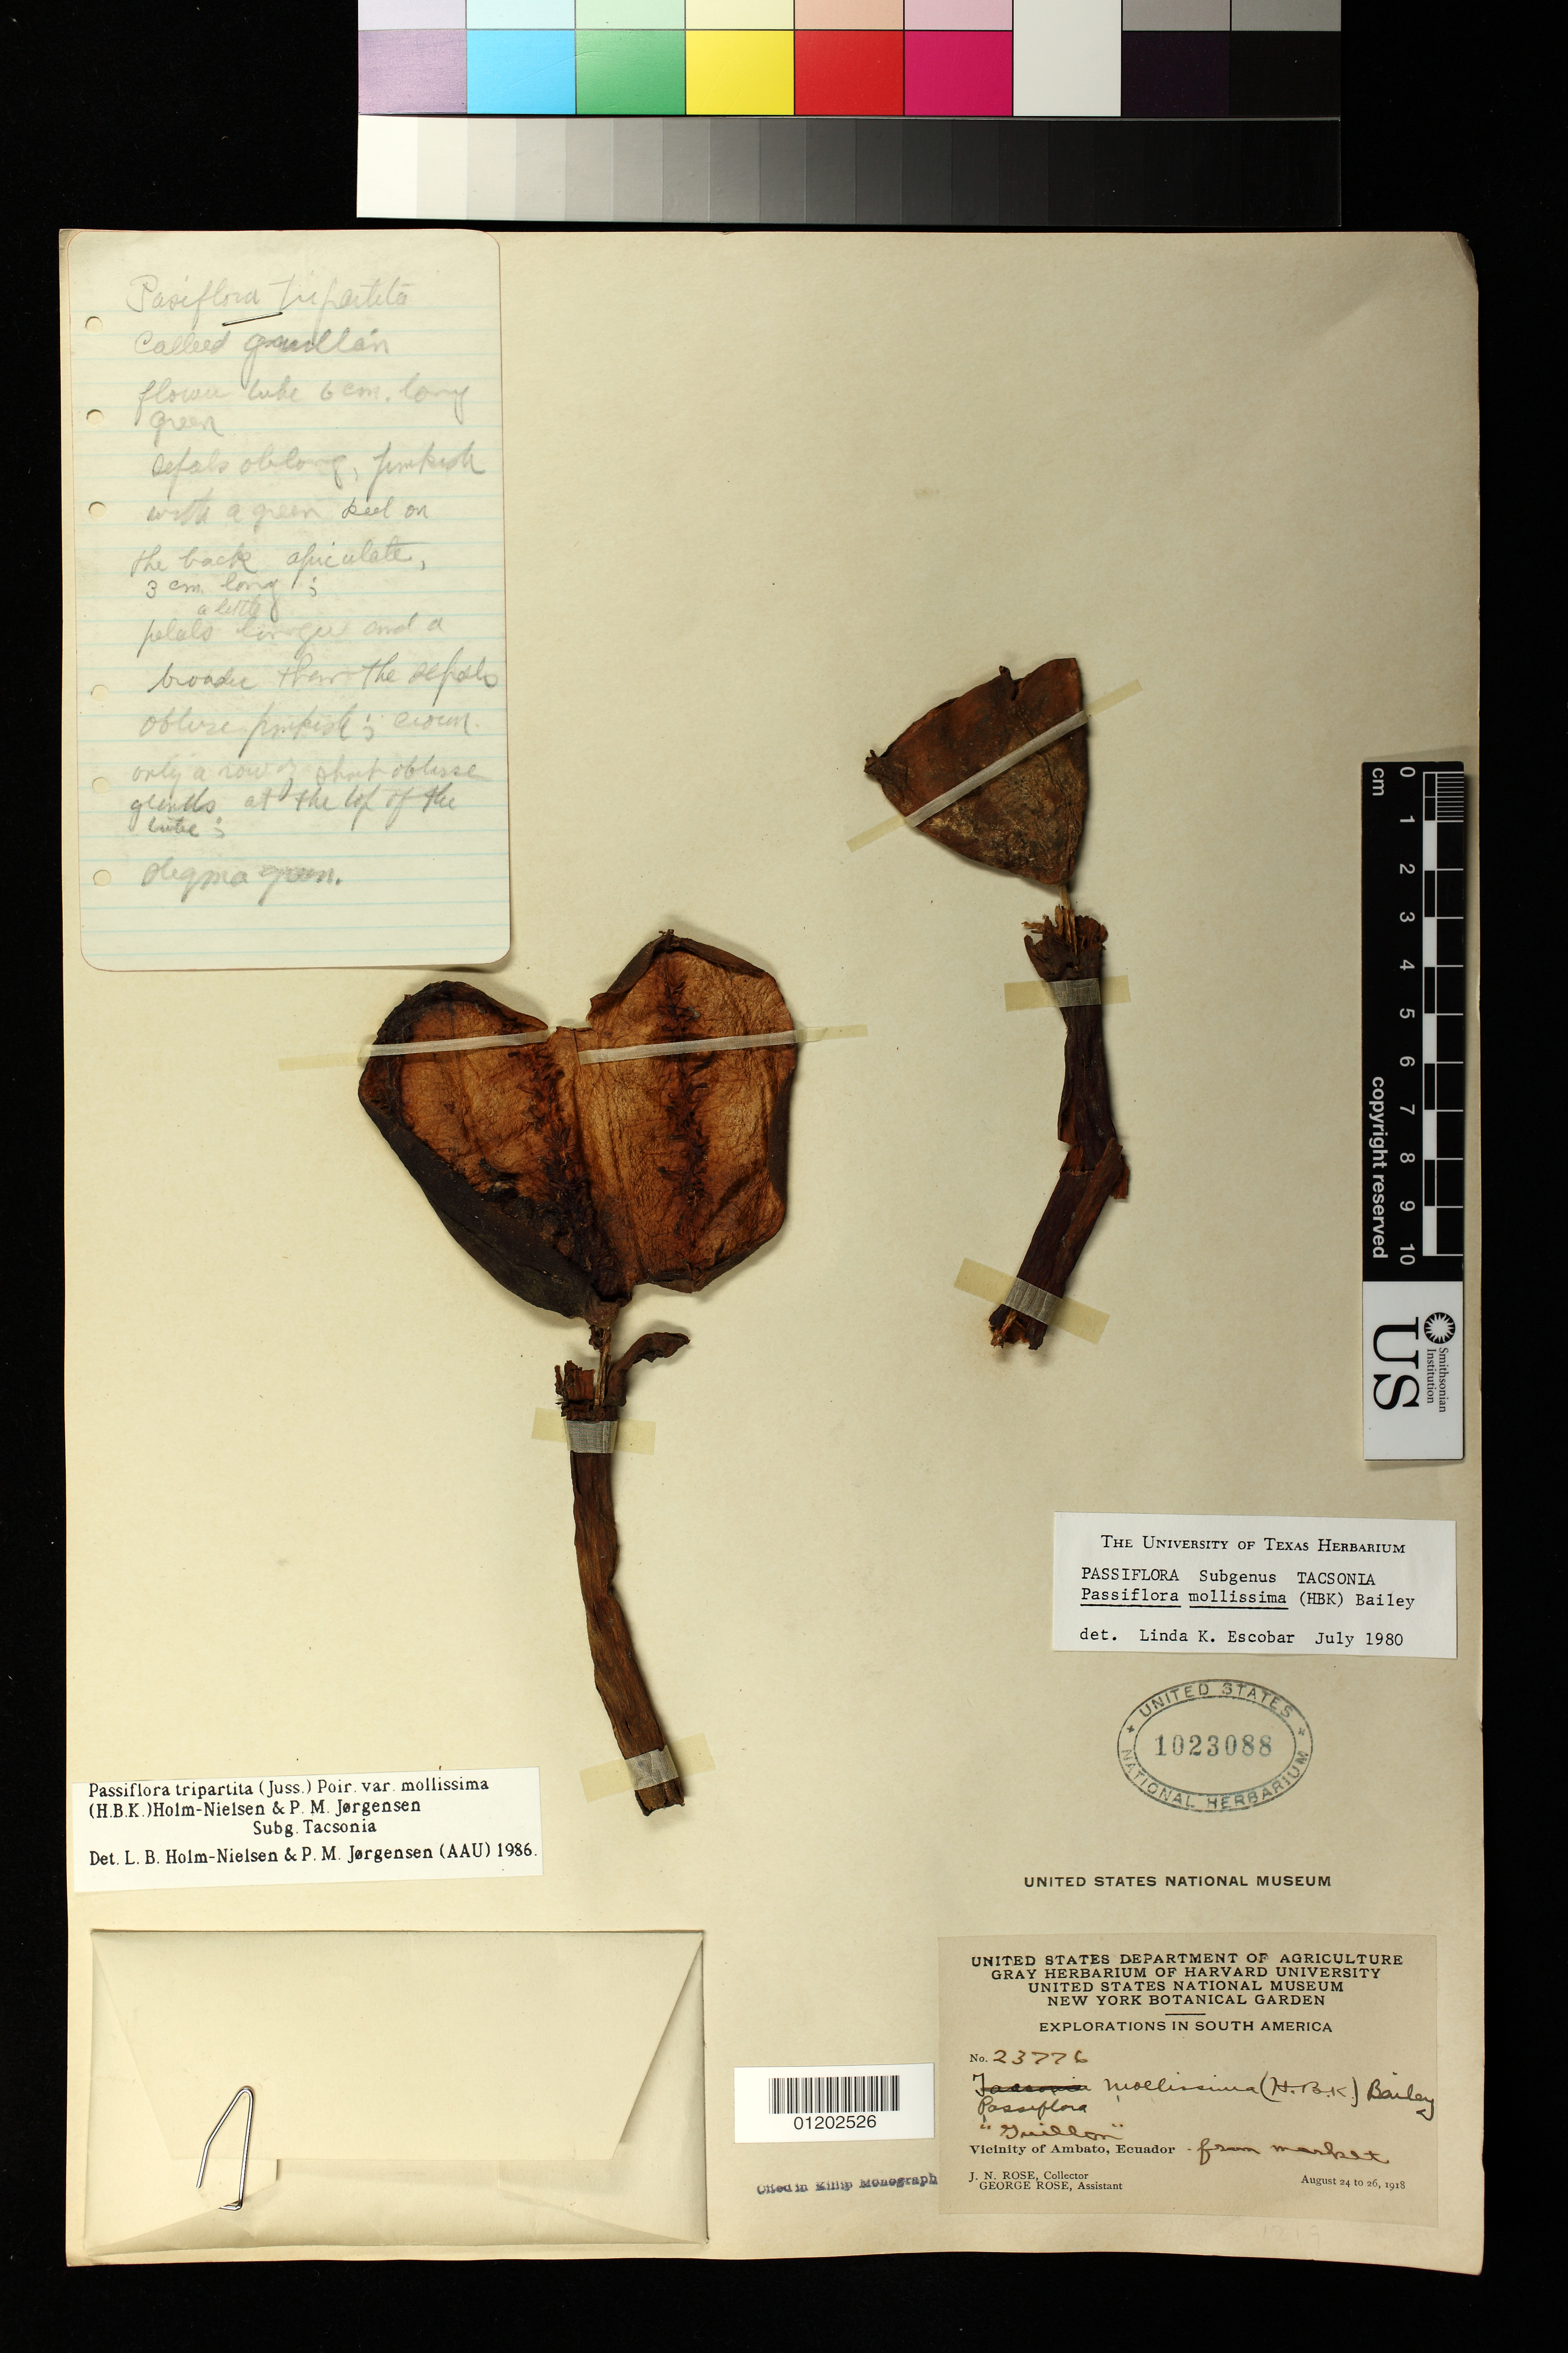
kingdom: Plantae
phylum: Tracheophyta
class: Magnoliopsida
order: Malpighiales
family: Passifloraceae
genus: Passiflora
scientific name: Passiflora mollissima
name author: (Kunth) L.H. Bailey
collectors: J. N. Rose & G. Rose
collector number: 23776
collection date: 1918-08-24/1918-08-26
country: Ecuador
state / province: Tungurahua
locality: Ambato, from market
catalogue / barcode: US 1023088